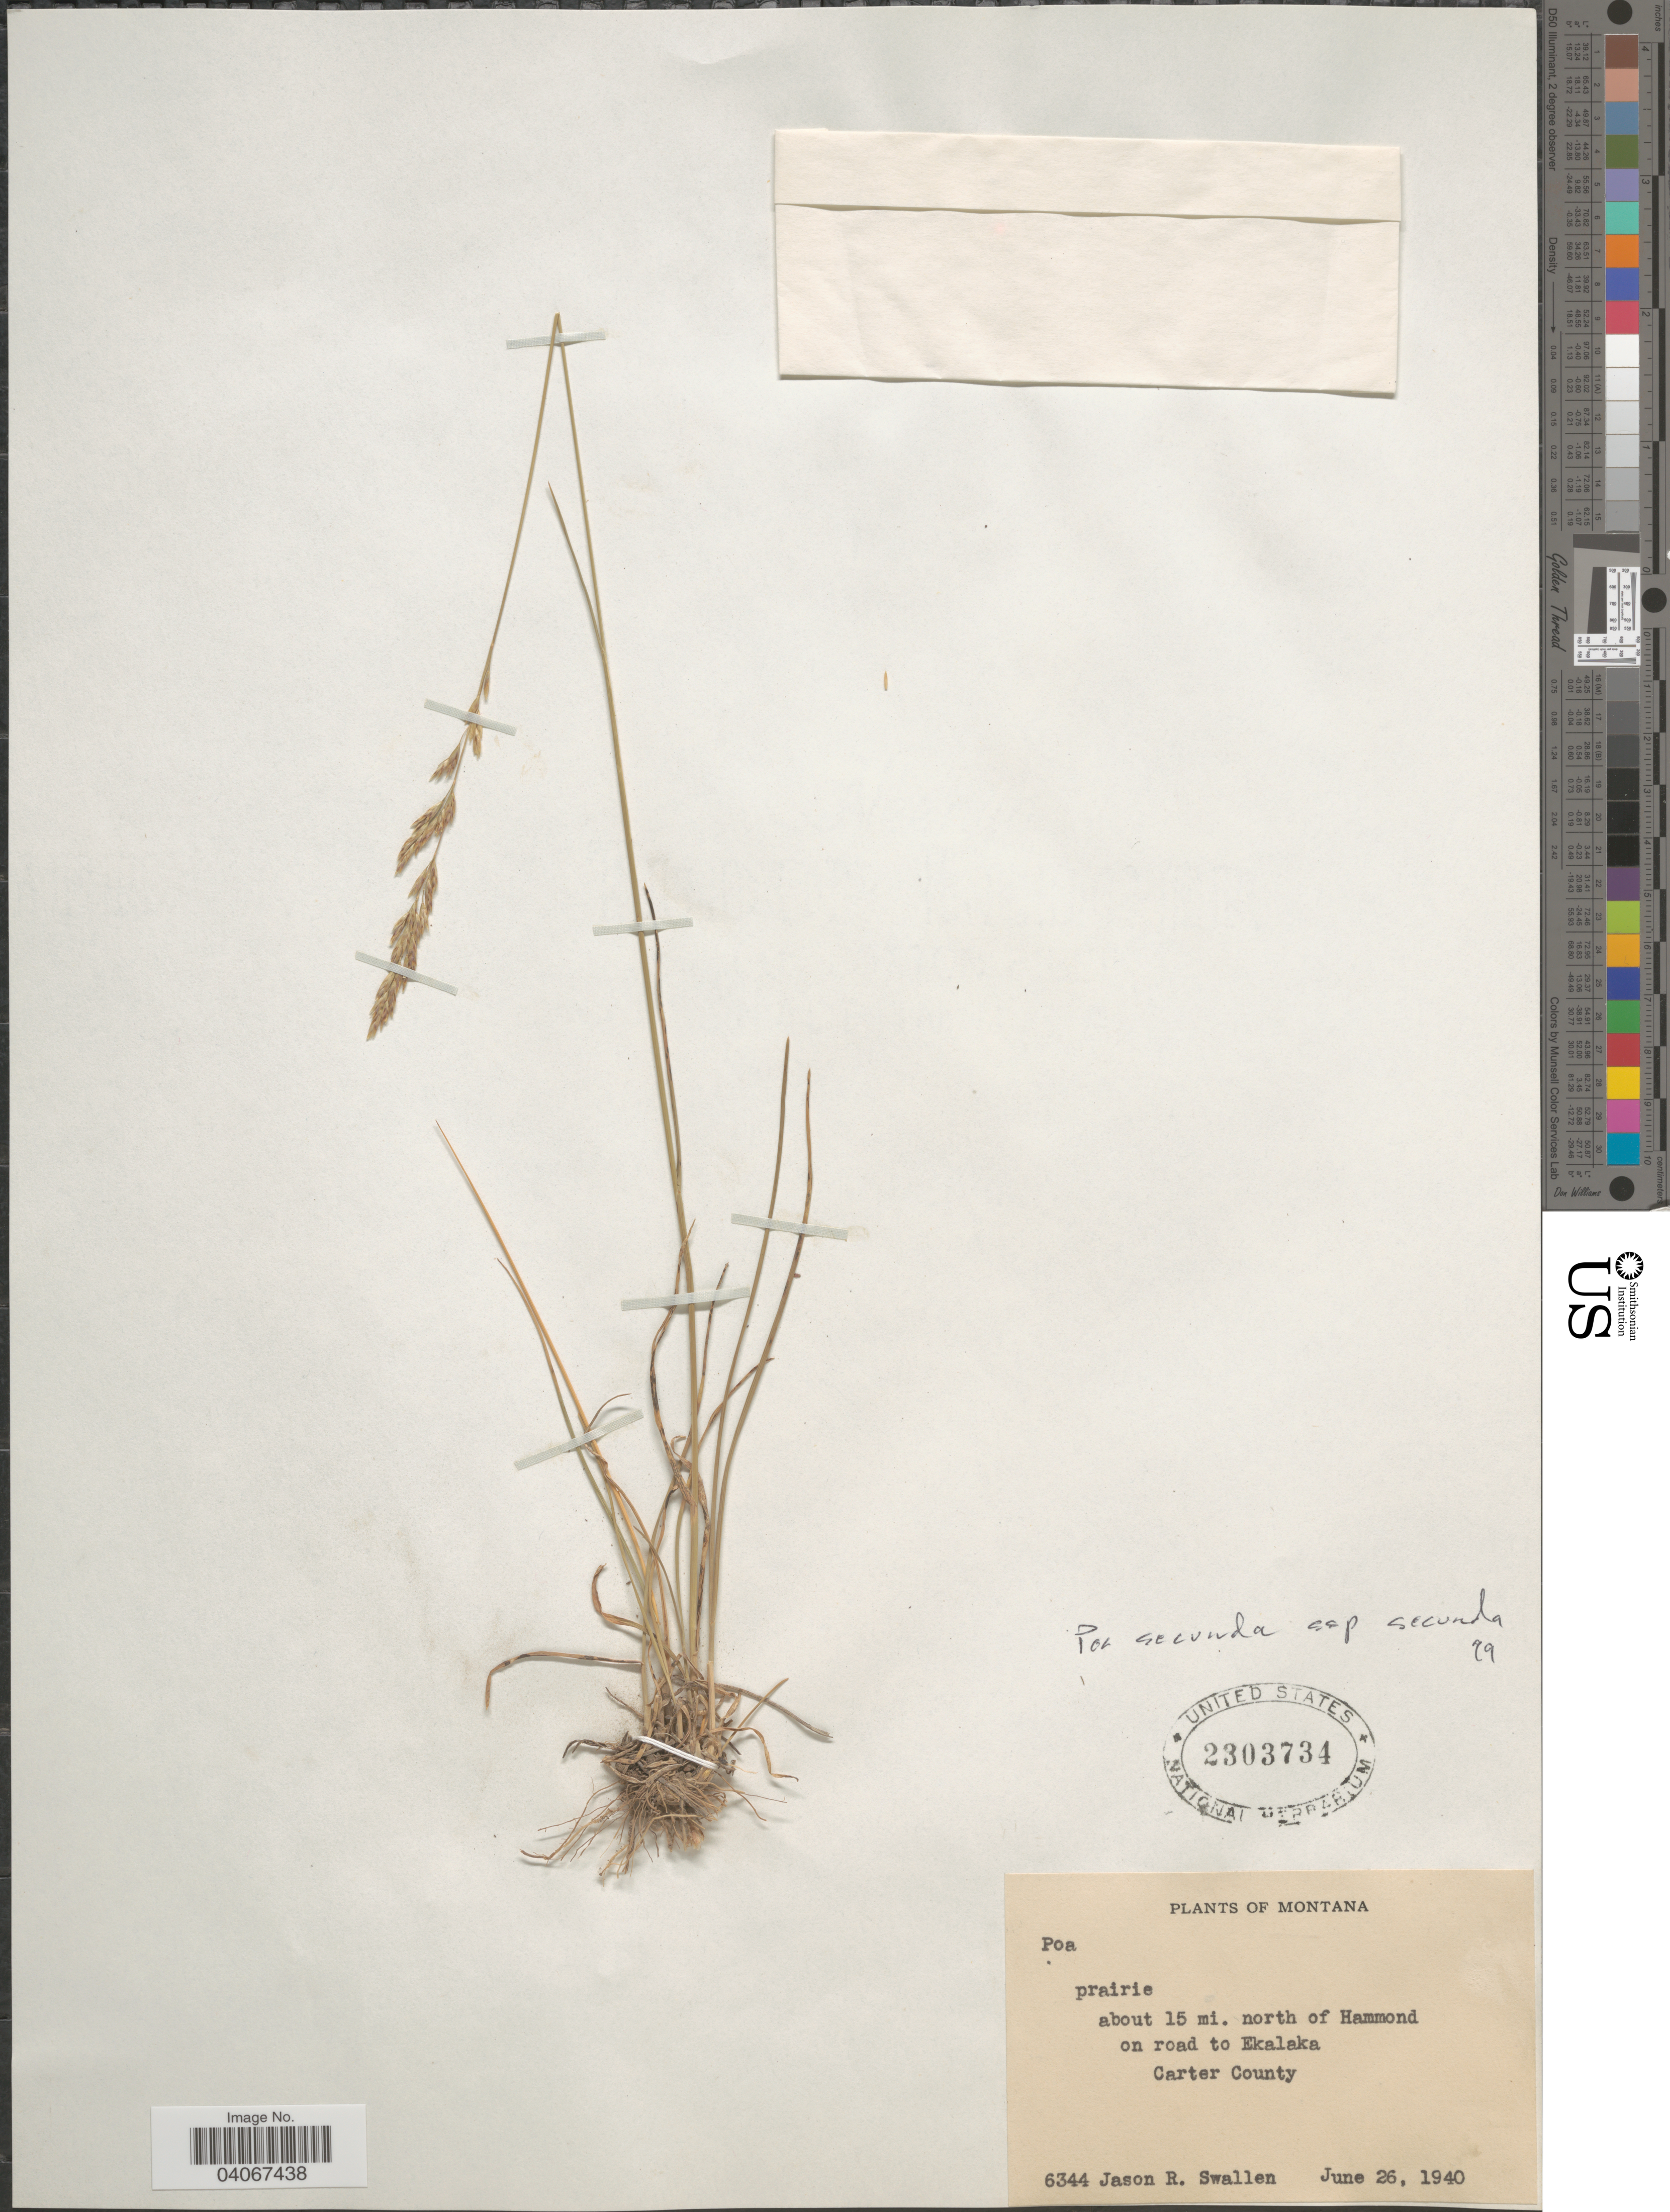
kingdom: Plantae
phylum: Tracheophyta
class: Liliopsida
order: Poales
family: Poaceae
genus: Poa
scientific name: Poa secunda subsp. secunda var. secunda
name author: J. Presl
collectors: J. R. Swallen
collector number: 6344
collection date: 1940-06-26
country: United States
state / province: Montana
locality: About 15 mi. north of Hammond on road to Ekalaka. Carter County.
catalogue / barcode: US 2303734